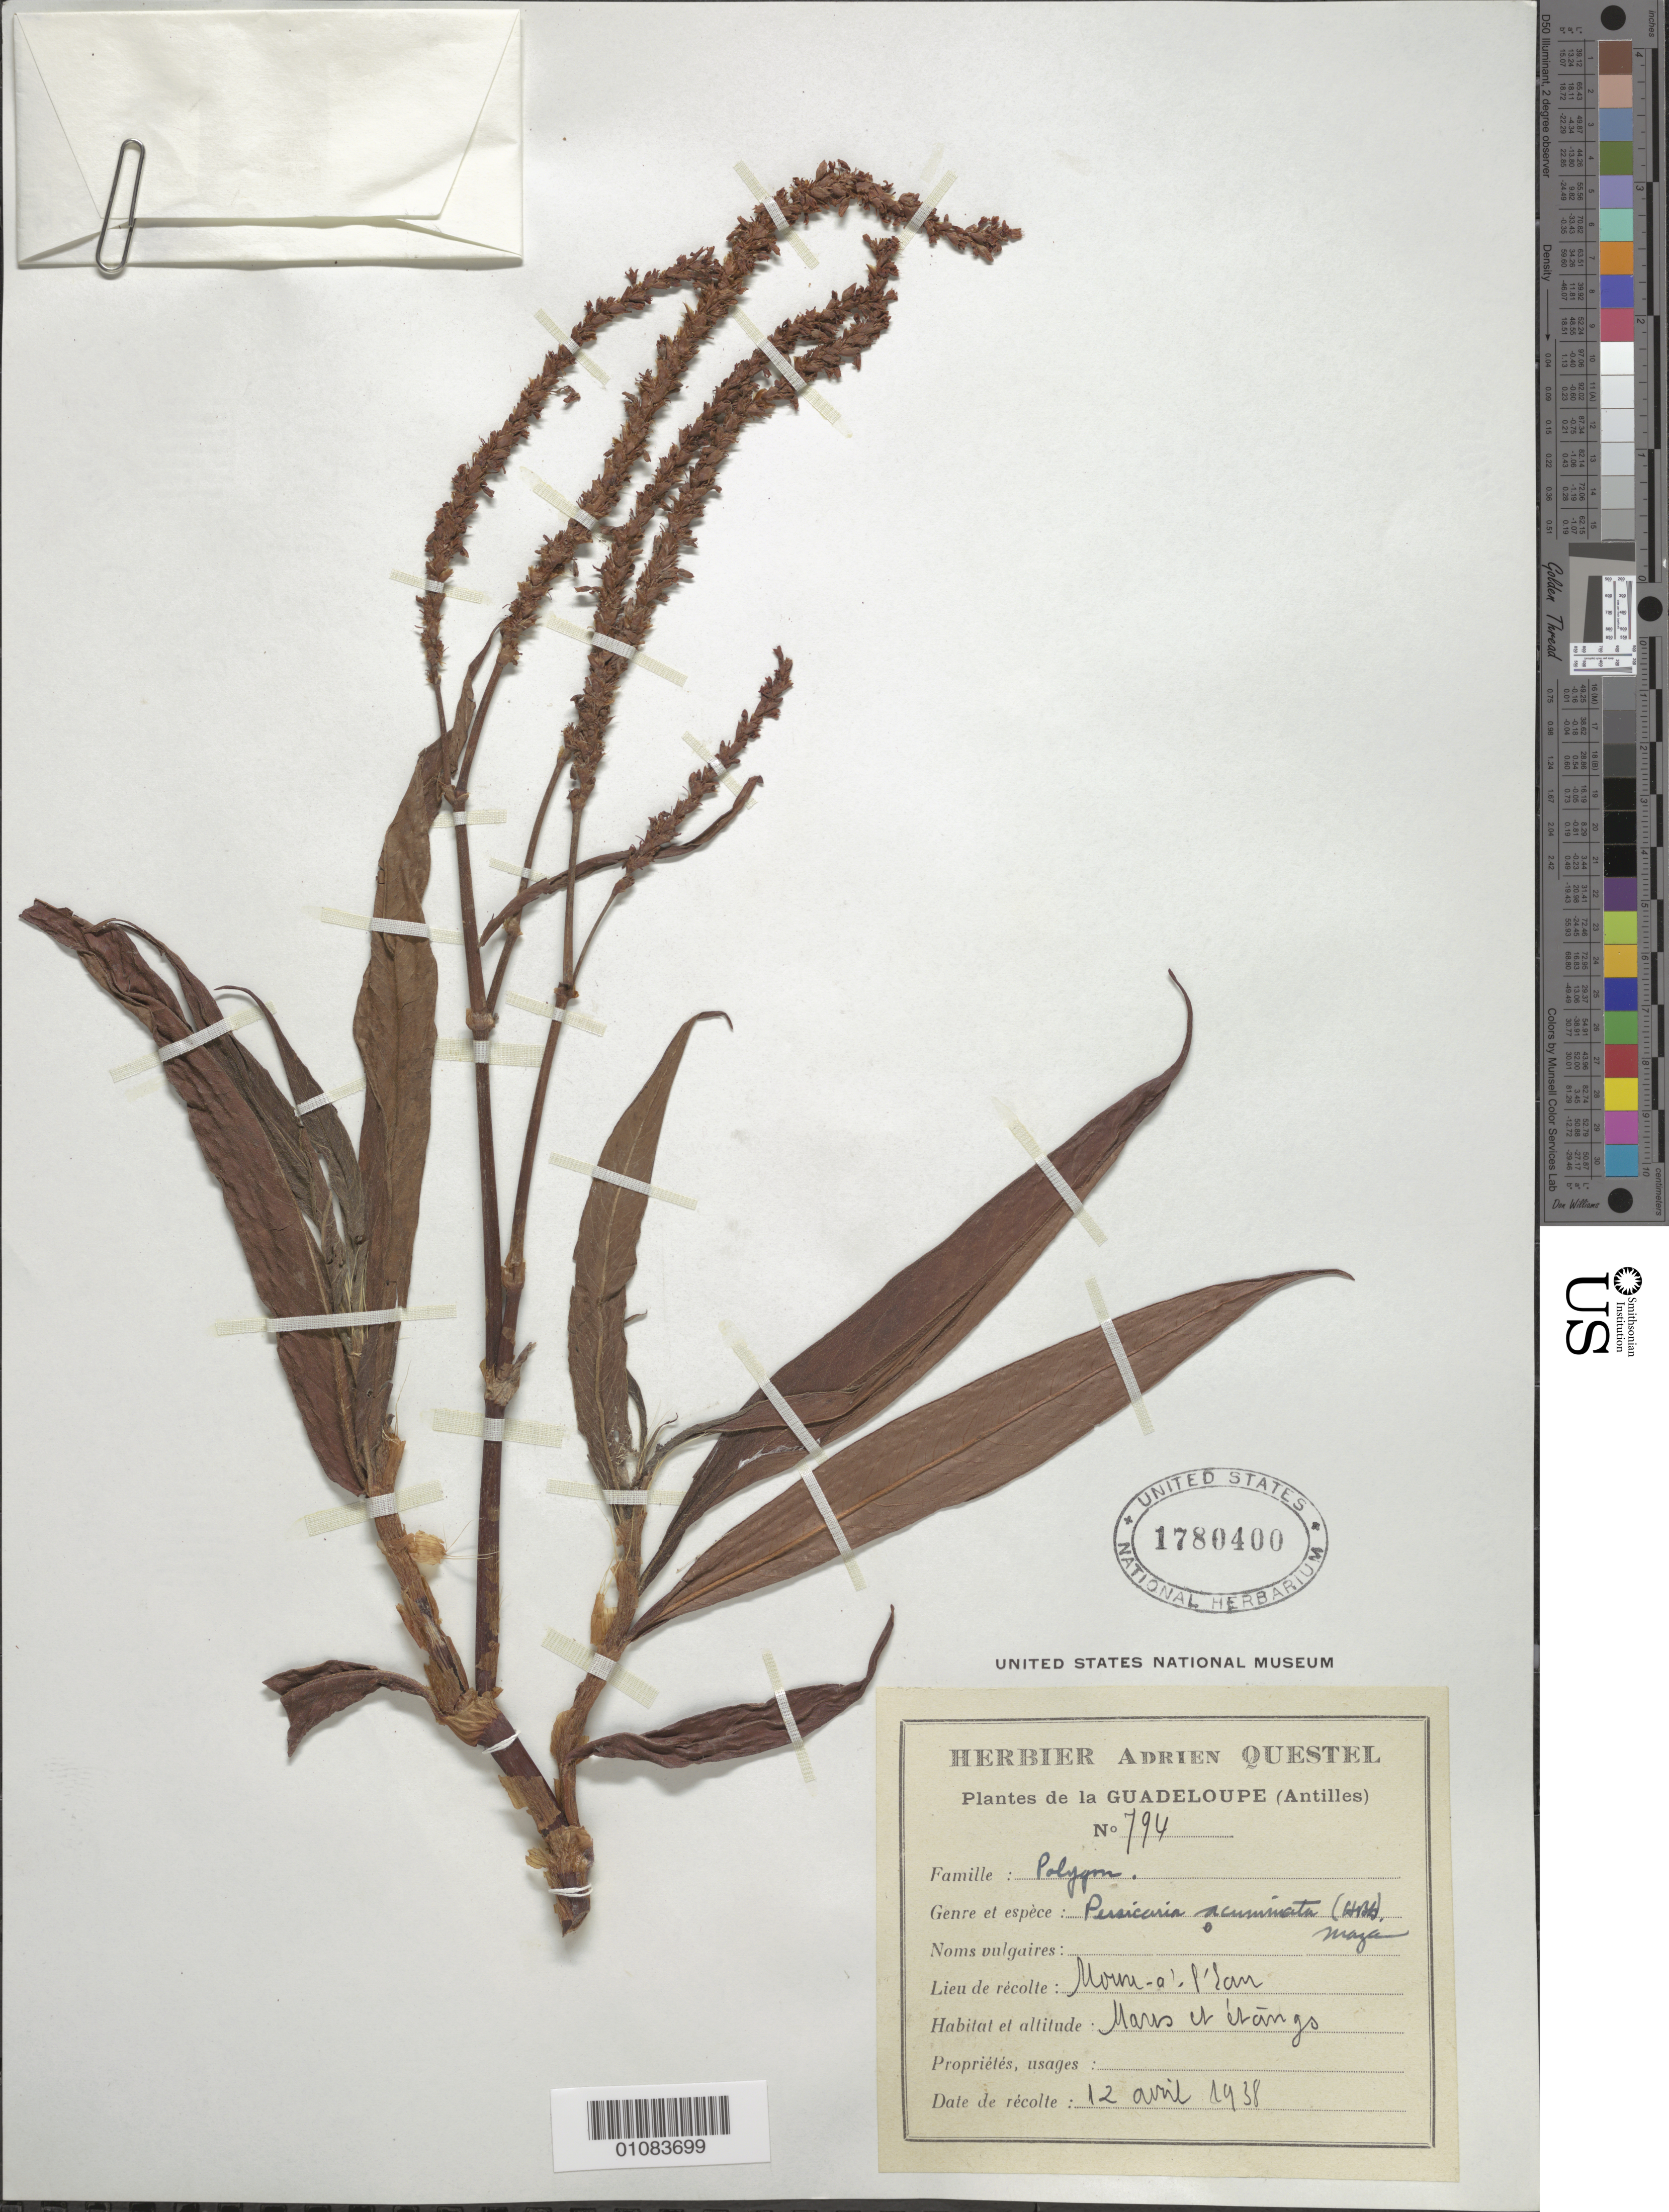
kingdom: Plantae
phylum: Tracheophyta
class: Magnoliopsida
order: Caryophyllales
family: Polygonaceae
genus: Polygonum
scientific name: Polygonum acuminatum var. acuminatum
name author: Kunth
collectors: A. Questel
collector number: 194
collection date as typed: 12 Apr 1938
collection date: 1938-04-12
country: Guadeloupe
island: Grande Terre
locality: Morne-a-l'Eau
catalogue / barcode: US 1780400